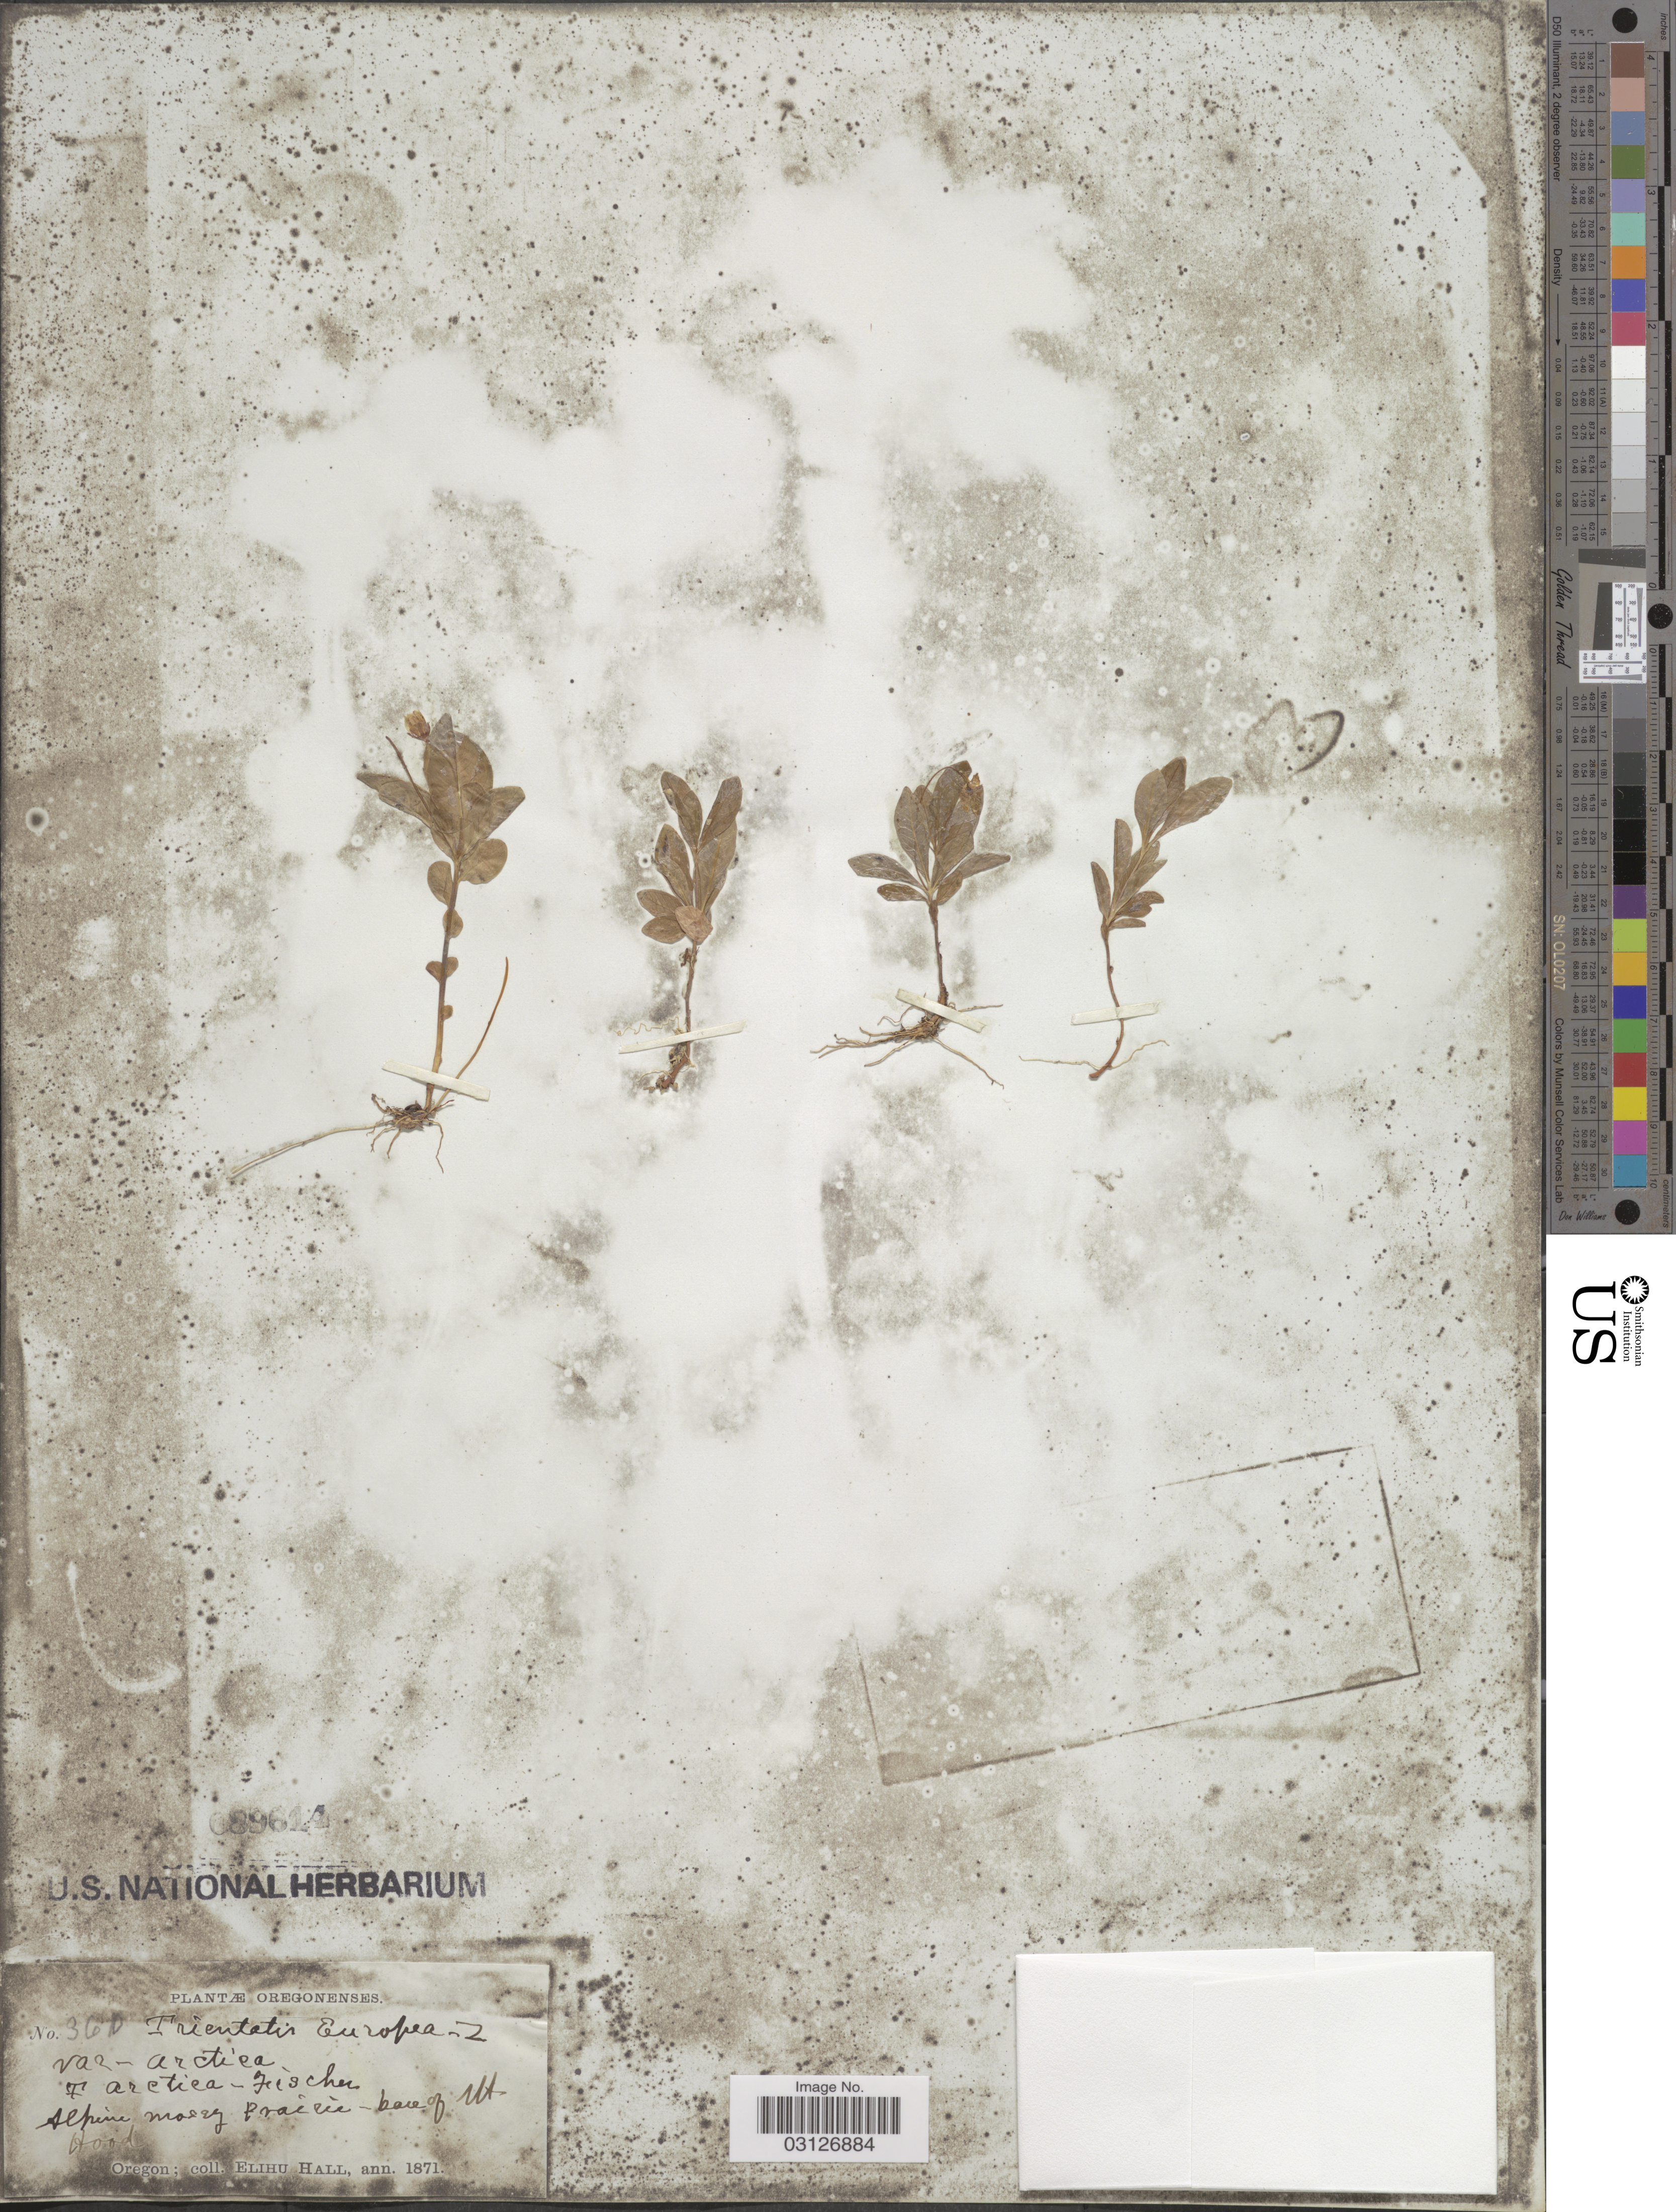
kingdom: Plantae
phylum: Tracheophyta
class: Magnoliopsida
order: Ericales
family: Primulaceae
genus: Trientalis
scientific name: Trientalis arctica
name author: Fisch. ex Hook.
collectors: E. Hall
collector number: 360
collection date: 1871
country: United States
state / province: Oregon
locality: Oregonenses. Base of Mt. Hood.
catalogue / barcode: US 89614